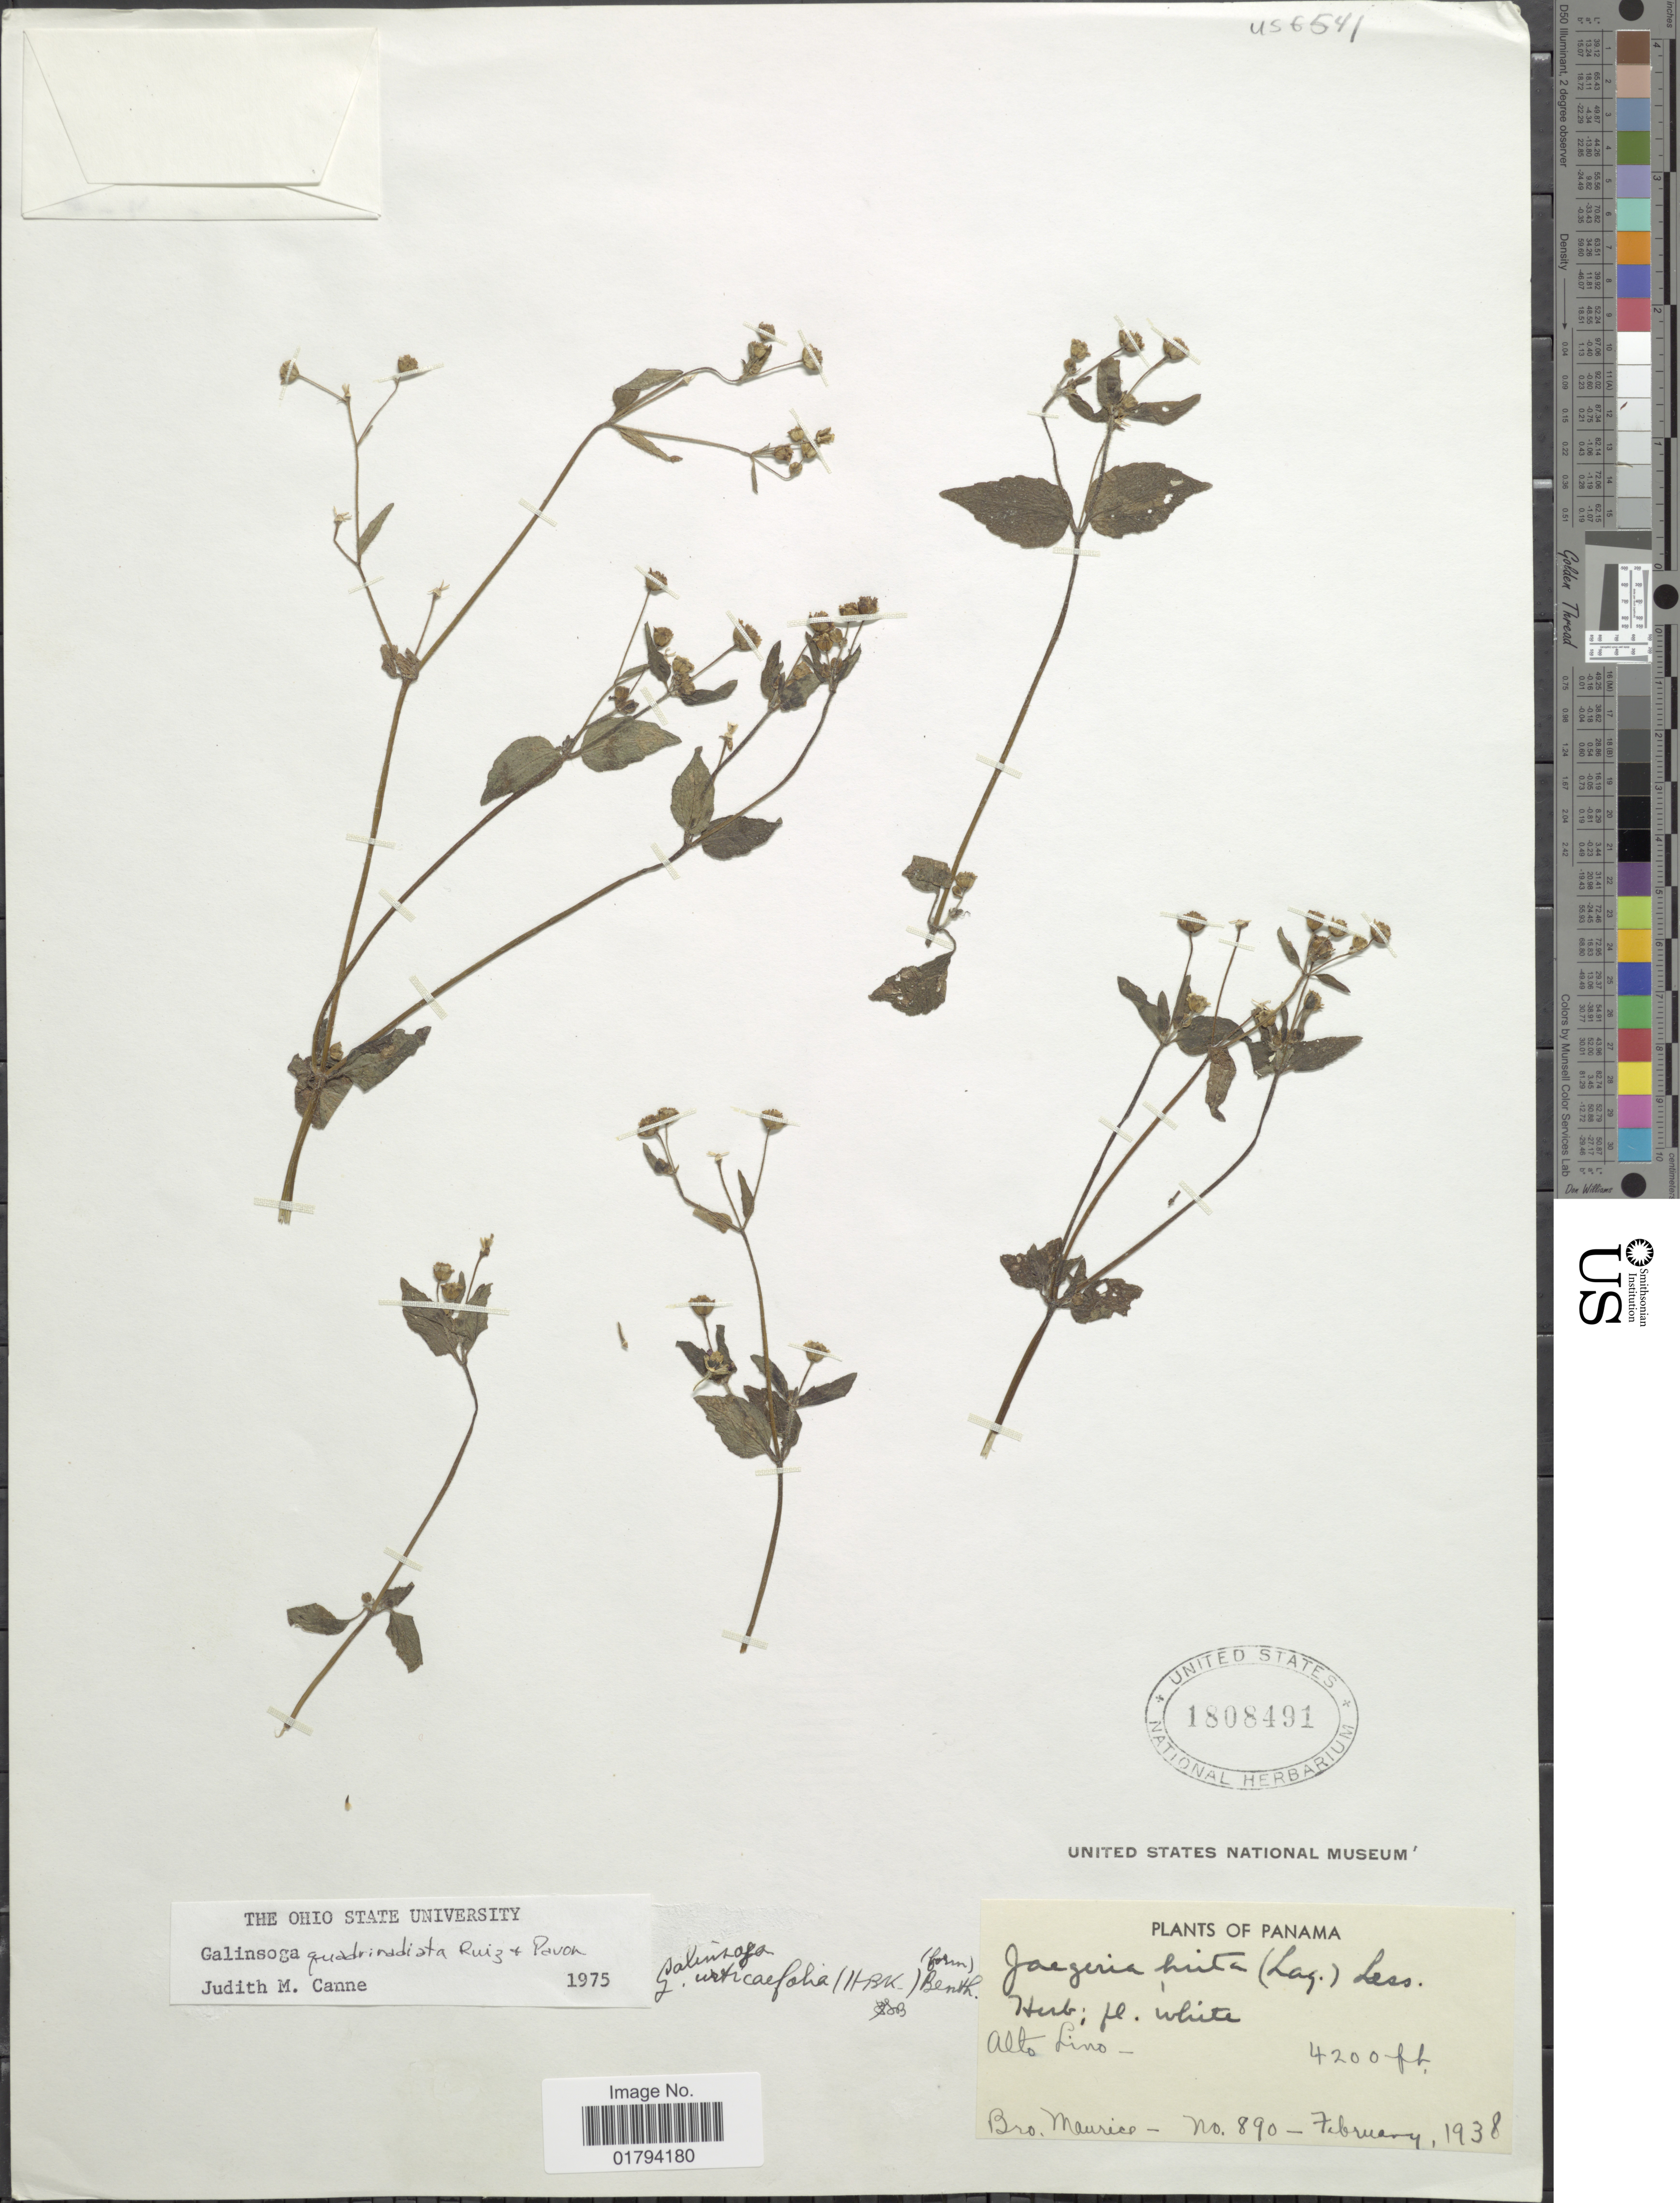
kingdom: Plantae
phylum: Tracheophyta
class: Magnoliopsida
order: Asterales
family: Asteraceae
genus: Galinsoga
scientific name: Galinsoga quadriradiata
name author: Ruiz & Pav.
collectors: B. Maurice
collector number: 890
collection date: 1938-02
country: Panama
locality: Alto Lino.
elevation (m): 1280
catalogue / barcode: US 1808491